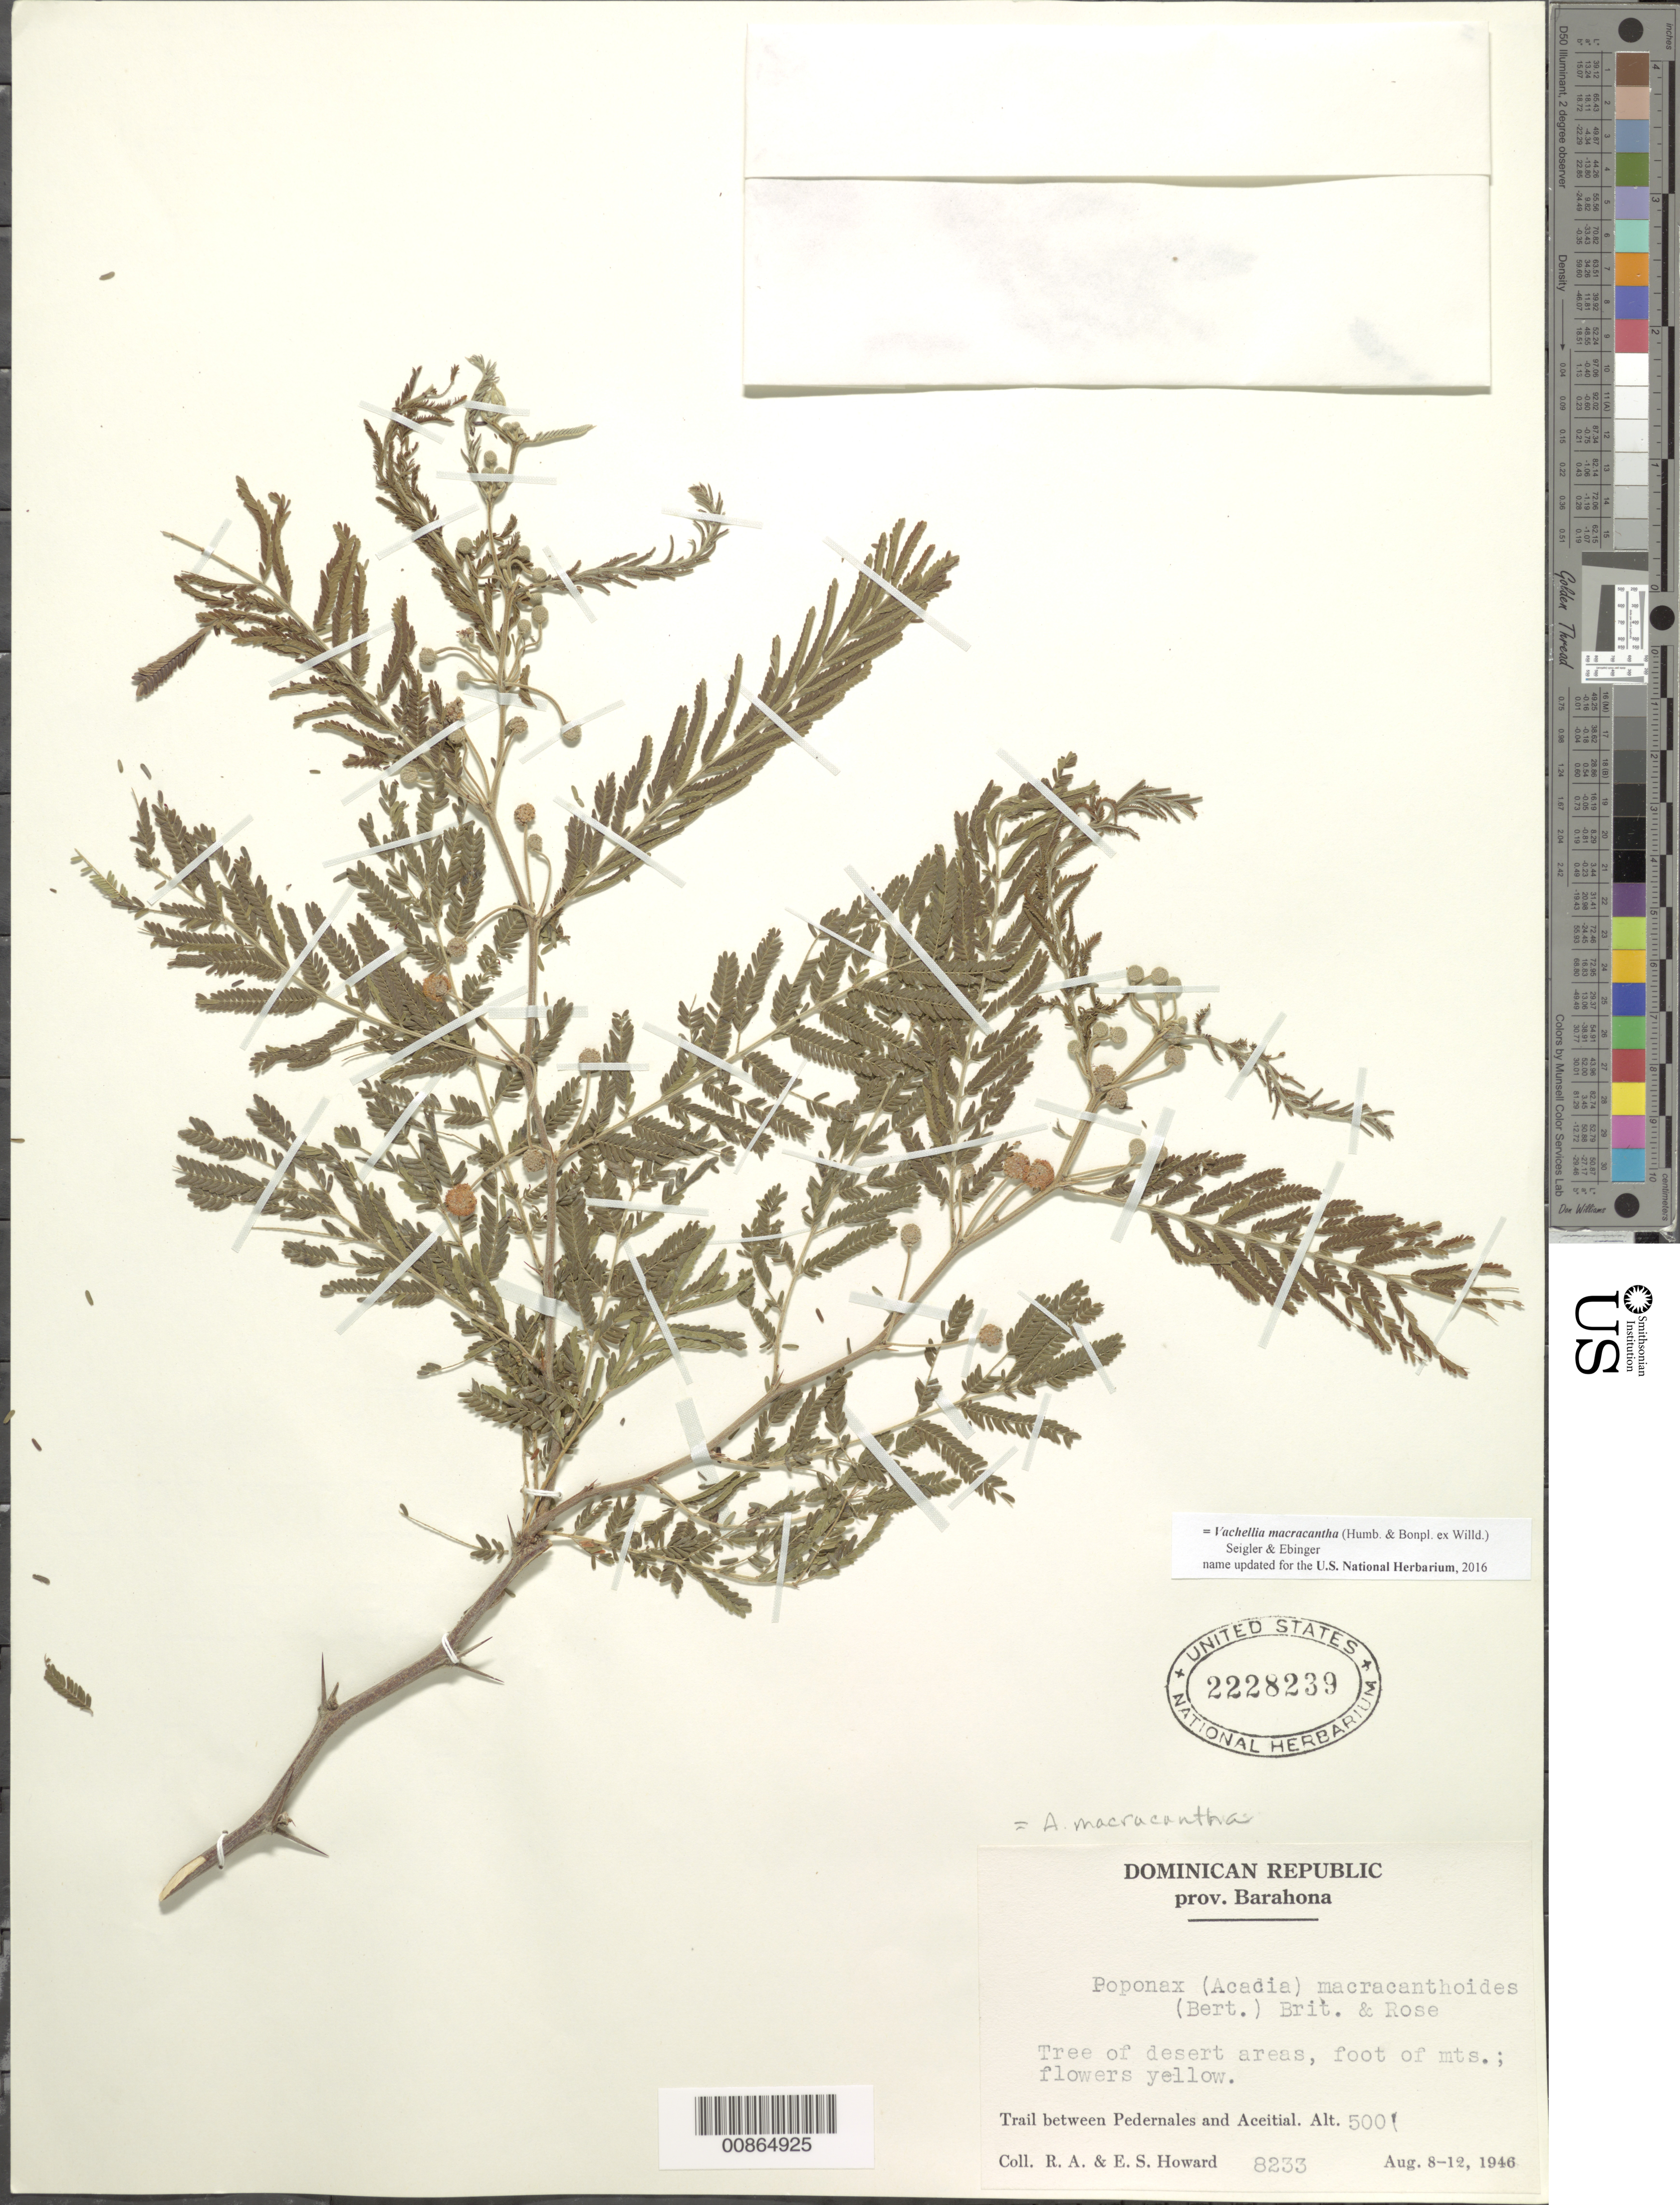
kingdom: Plantae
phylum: Tracheophyta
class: Magnoliopsida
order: Fabales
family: Fabaceae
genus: Vachellia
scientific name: Vachellia macracantha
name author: (Humb. & Bonpl. ex Willd.) Seigler & Ebinger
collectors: R. A. Howard & E. S. Howard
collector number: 8233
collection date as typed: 08 Aug 1946 to 12 Aug 1946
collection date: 1946-08-08/1946-08-12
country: Dominican Republic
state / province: Barahona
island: Hispaniola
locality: Trail between Pedernales and Aceitial.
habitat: Tree of desert areas. Foot of mts.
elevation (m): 152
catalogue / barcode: US 2228239